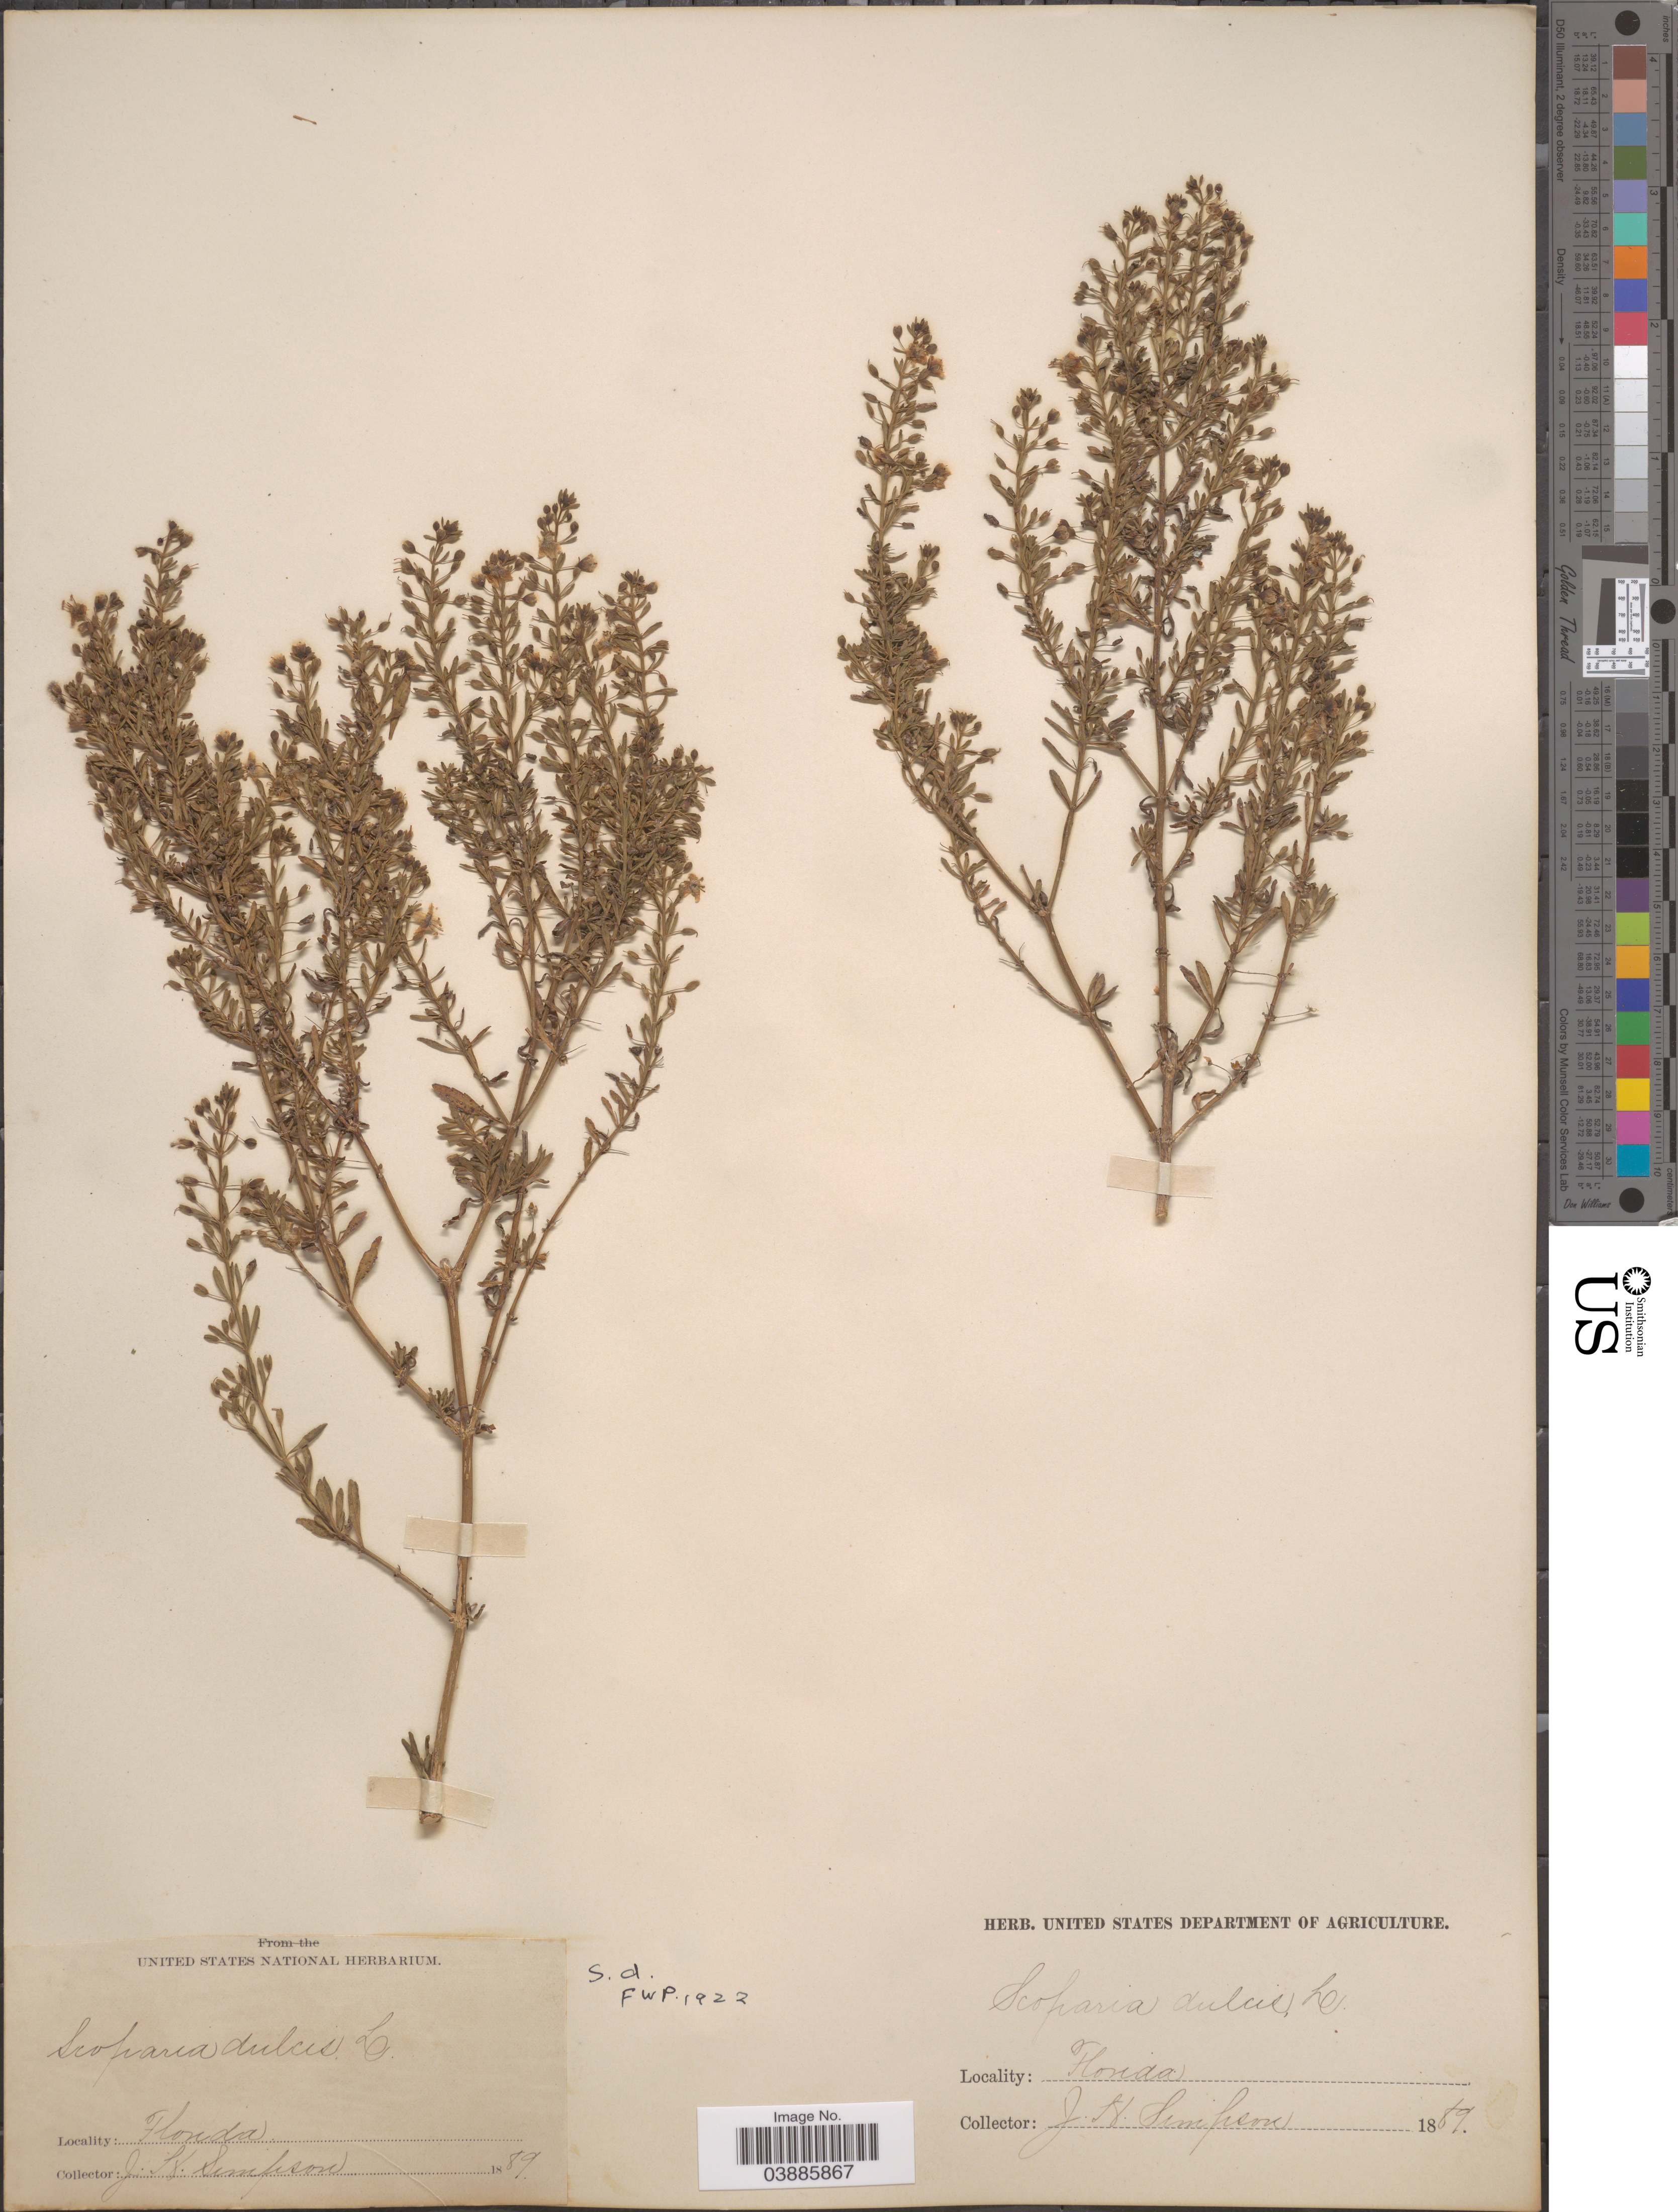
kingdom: Plantae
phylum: Tracheophyta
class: Magnoliopsida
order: Lamiales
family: Plantaginaceae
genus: Scoparia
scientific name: Scoparia dulcis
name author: L.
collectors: J. H. Simpson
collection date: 1889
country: United States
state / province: Florida